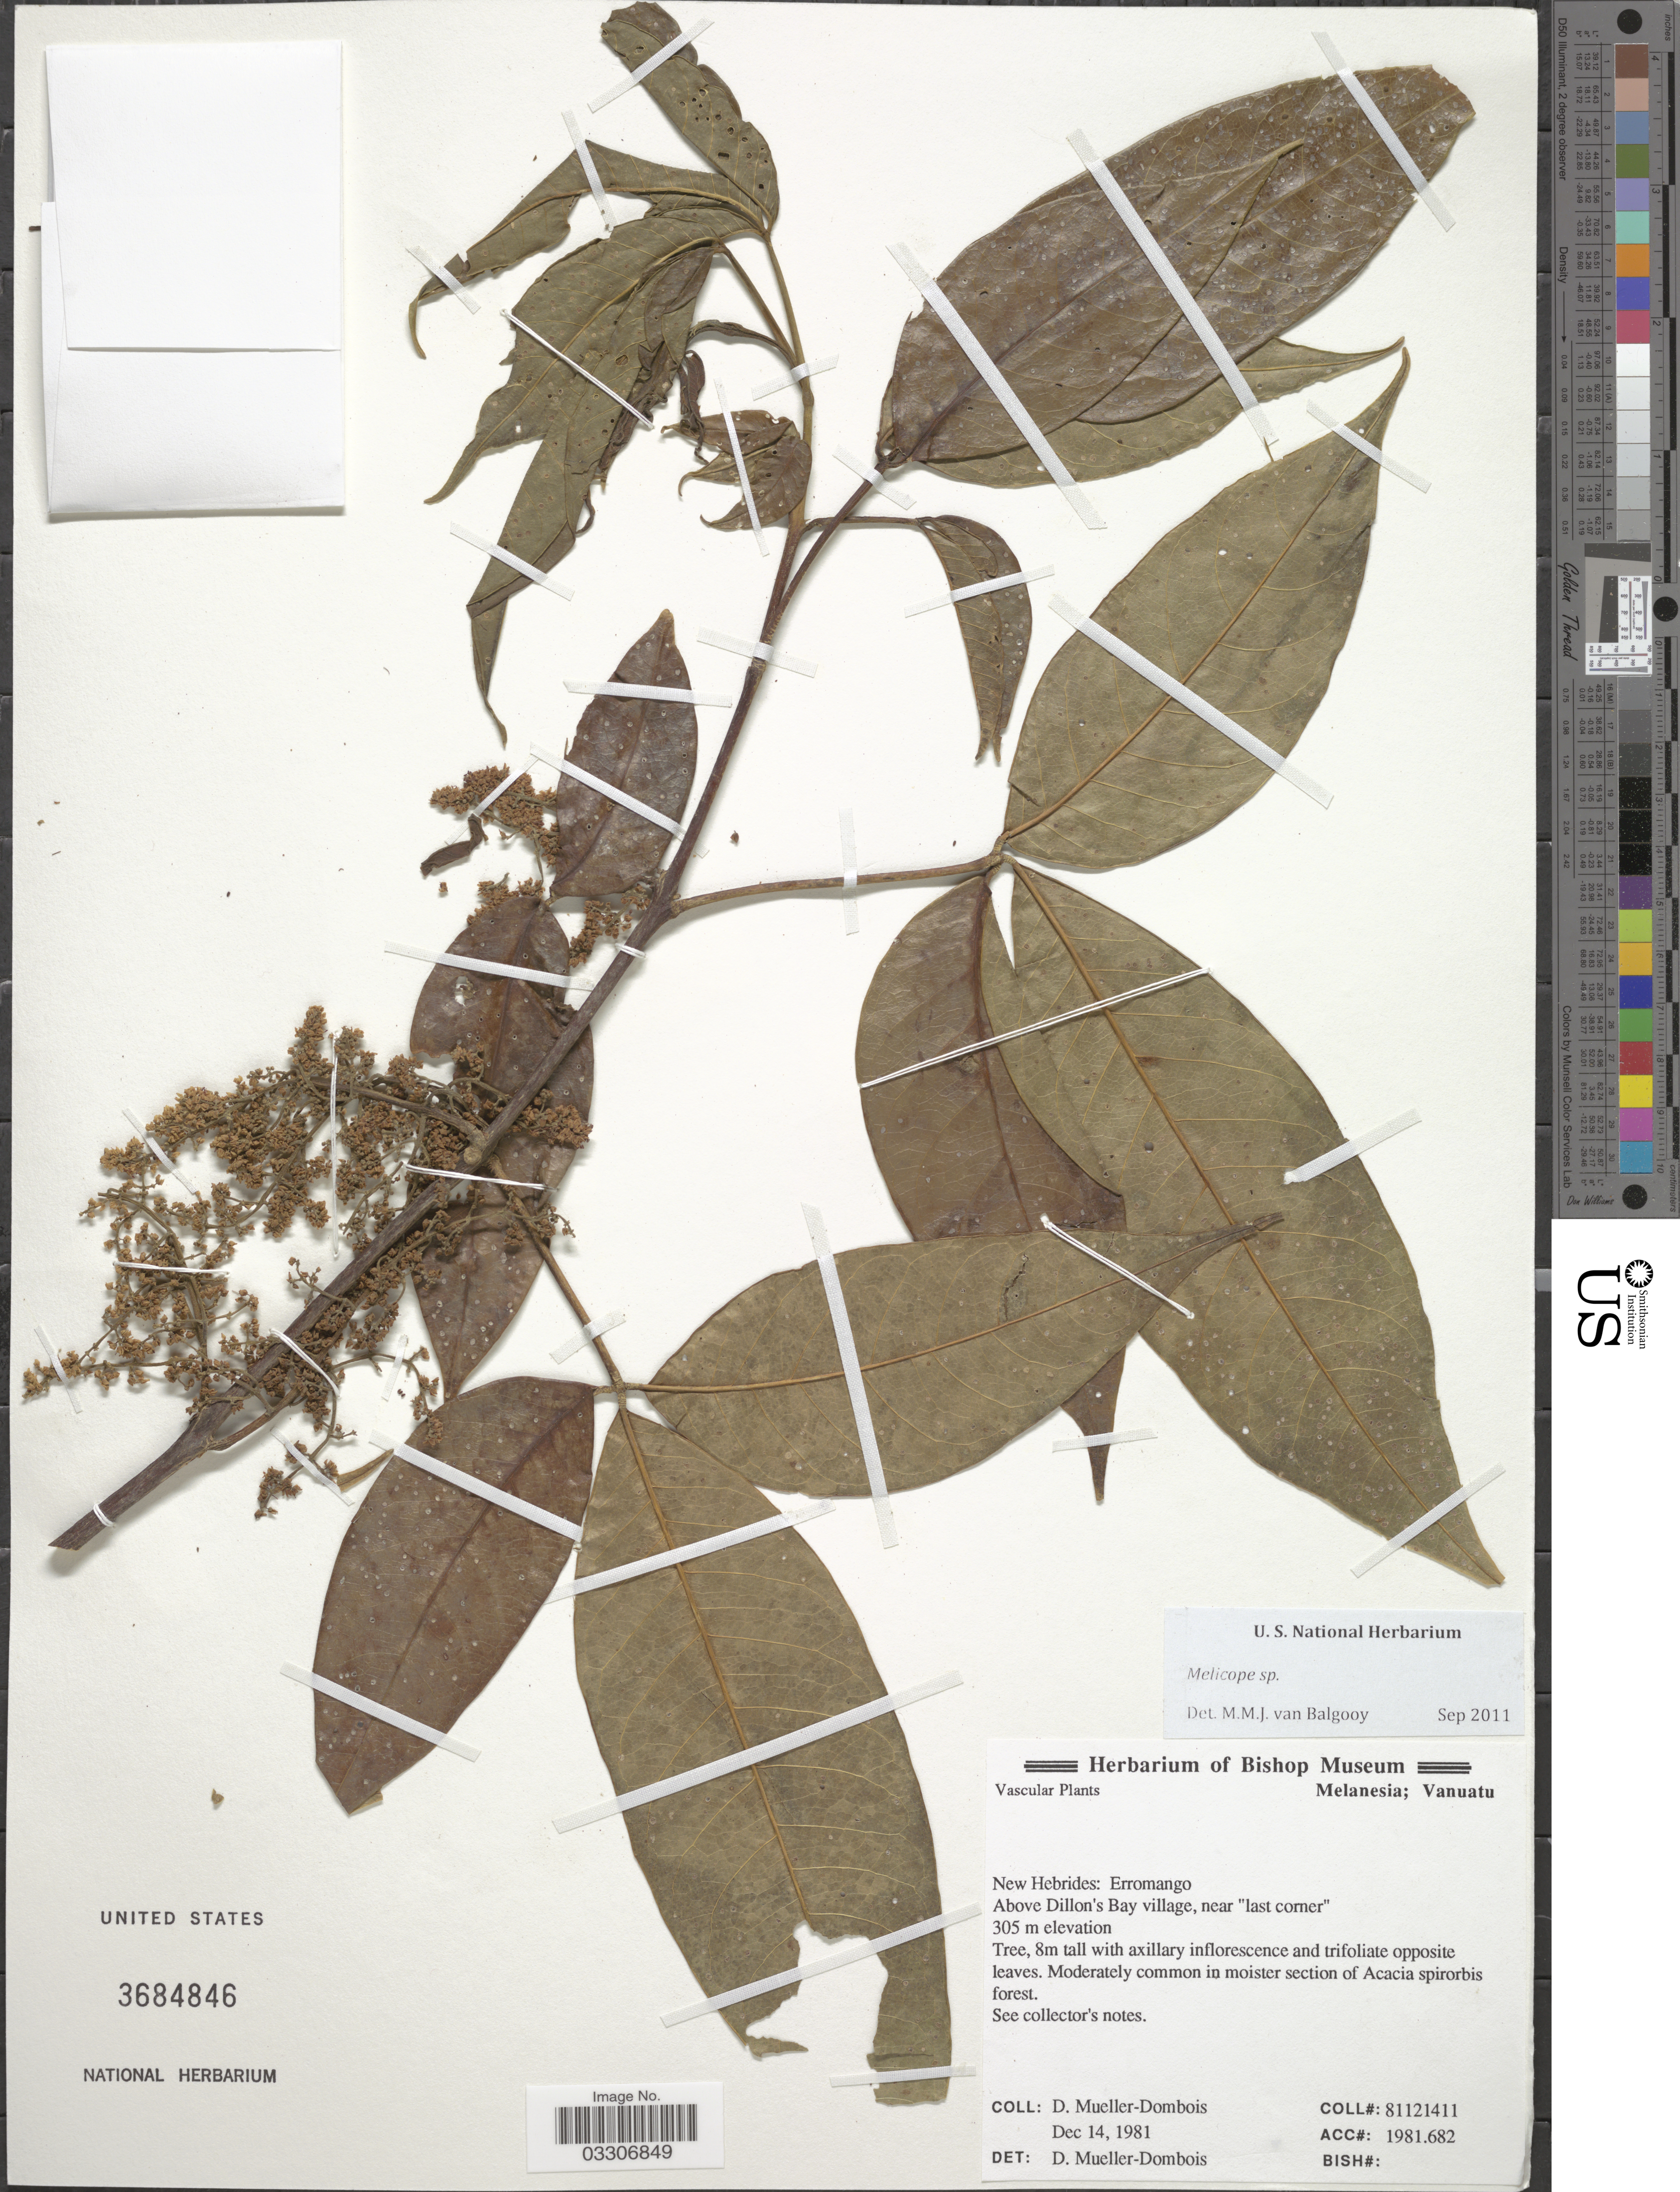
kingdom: Plantae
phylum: Tracheophyta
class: Magnoliopsida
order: Sapindales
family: Rutaceae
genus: Melicope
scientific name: Melicope sp.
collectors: D. Meuller-Dombois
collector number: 81121411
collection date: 1981-12-14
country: Vanuatu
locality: New Hebrides: Erromango. Above Dillon's Bay village, near "last corner".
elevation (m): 305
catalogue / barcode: US 3684846